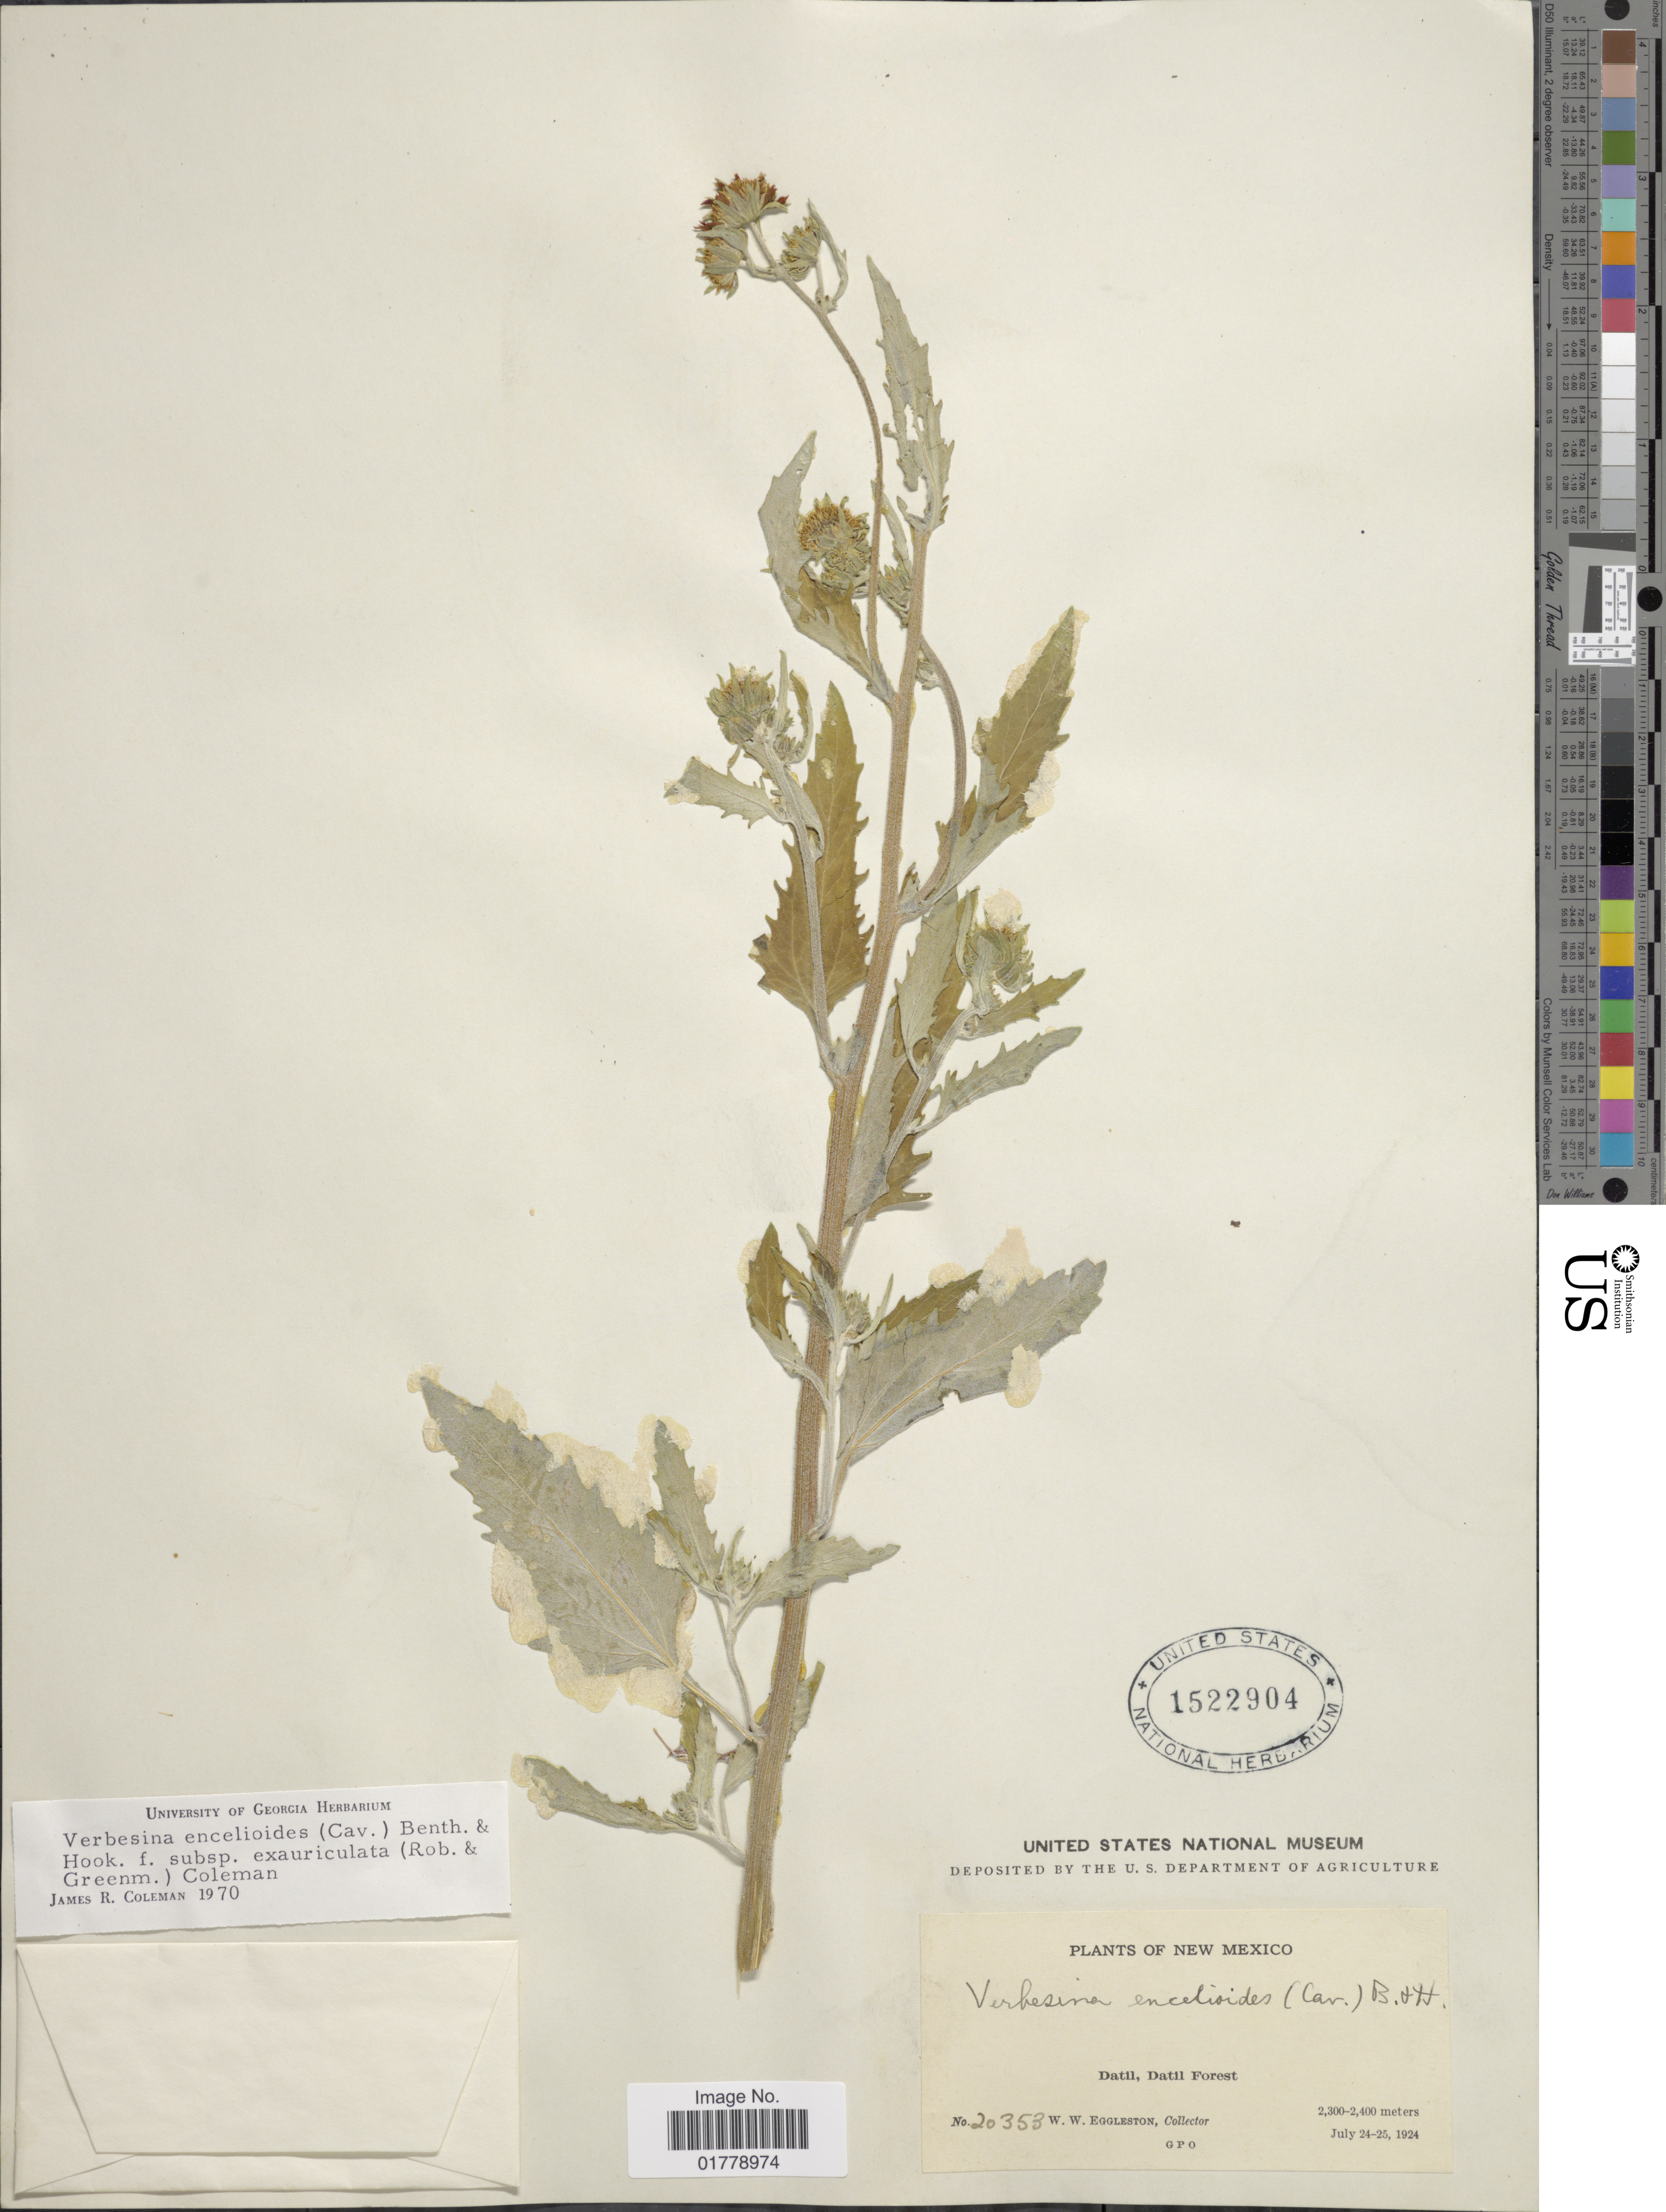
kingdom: Plantae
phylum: Tracheophyta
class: Magnoliopsida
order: Asterales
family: Asteraceae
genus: Verbesina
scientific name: Verbesina encelioides var. cana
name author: (B.L. Rob.) Greenm.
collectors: W. W. Eggleston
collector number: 20353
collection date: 1924-07-24/1924-07-25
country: United States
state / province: New Mexico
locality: Datil, Datil Forest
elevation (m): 2300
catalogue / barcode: US 1522904